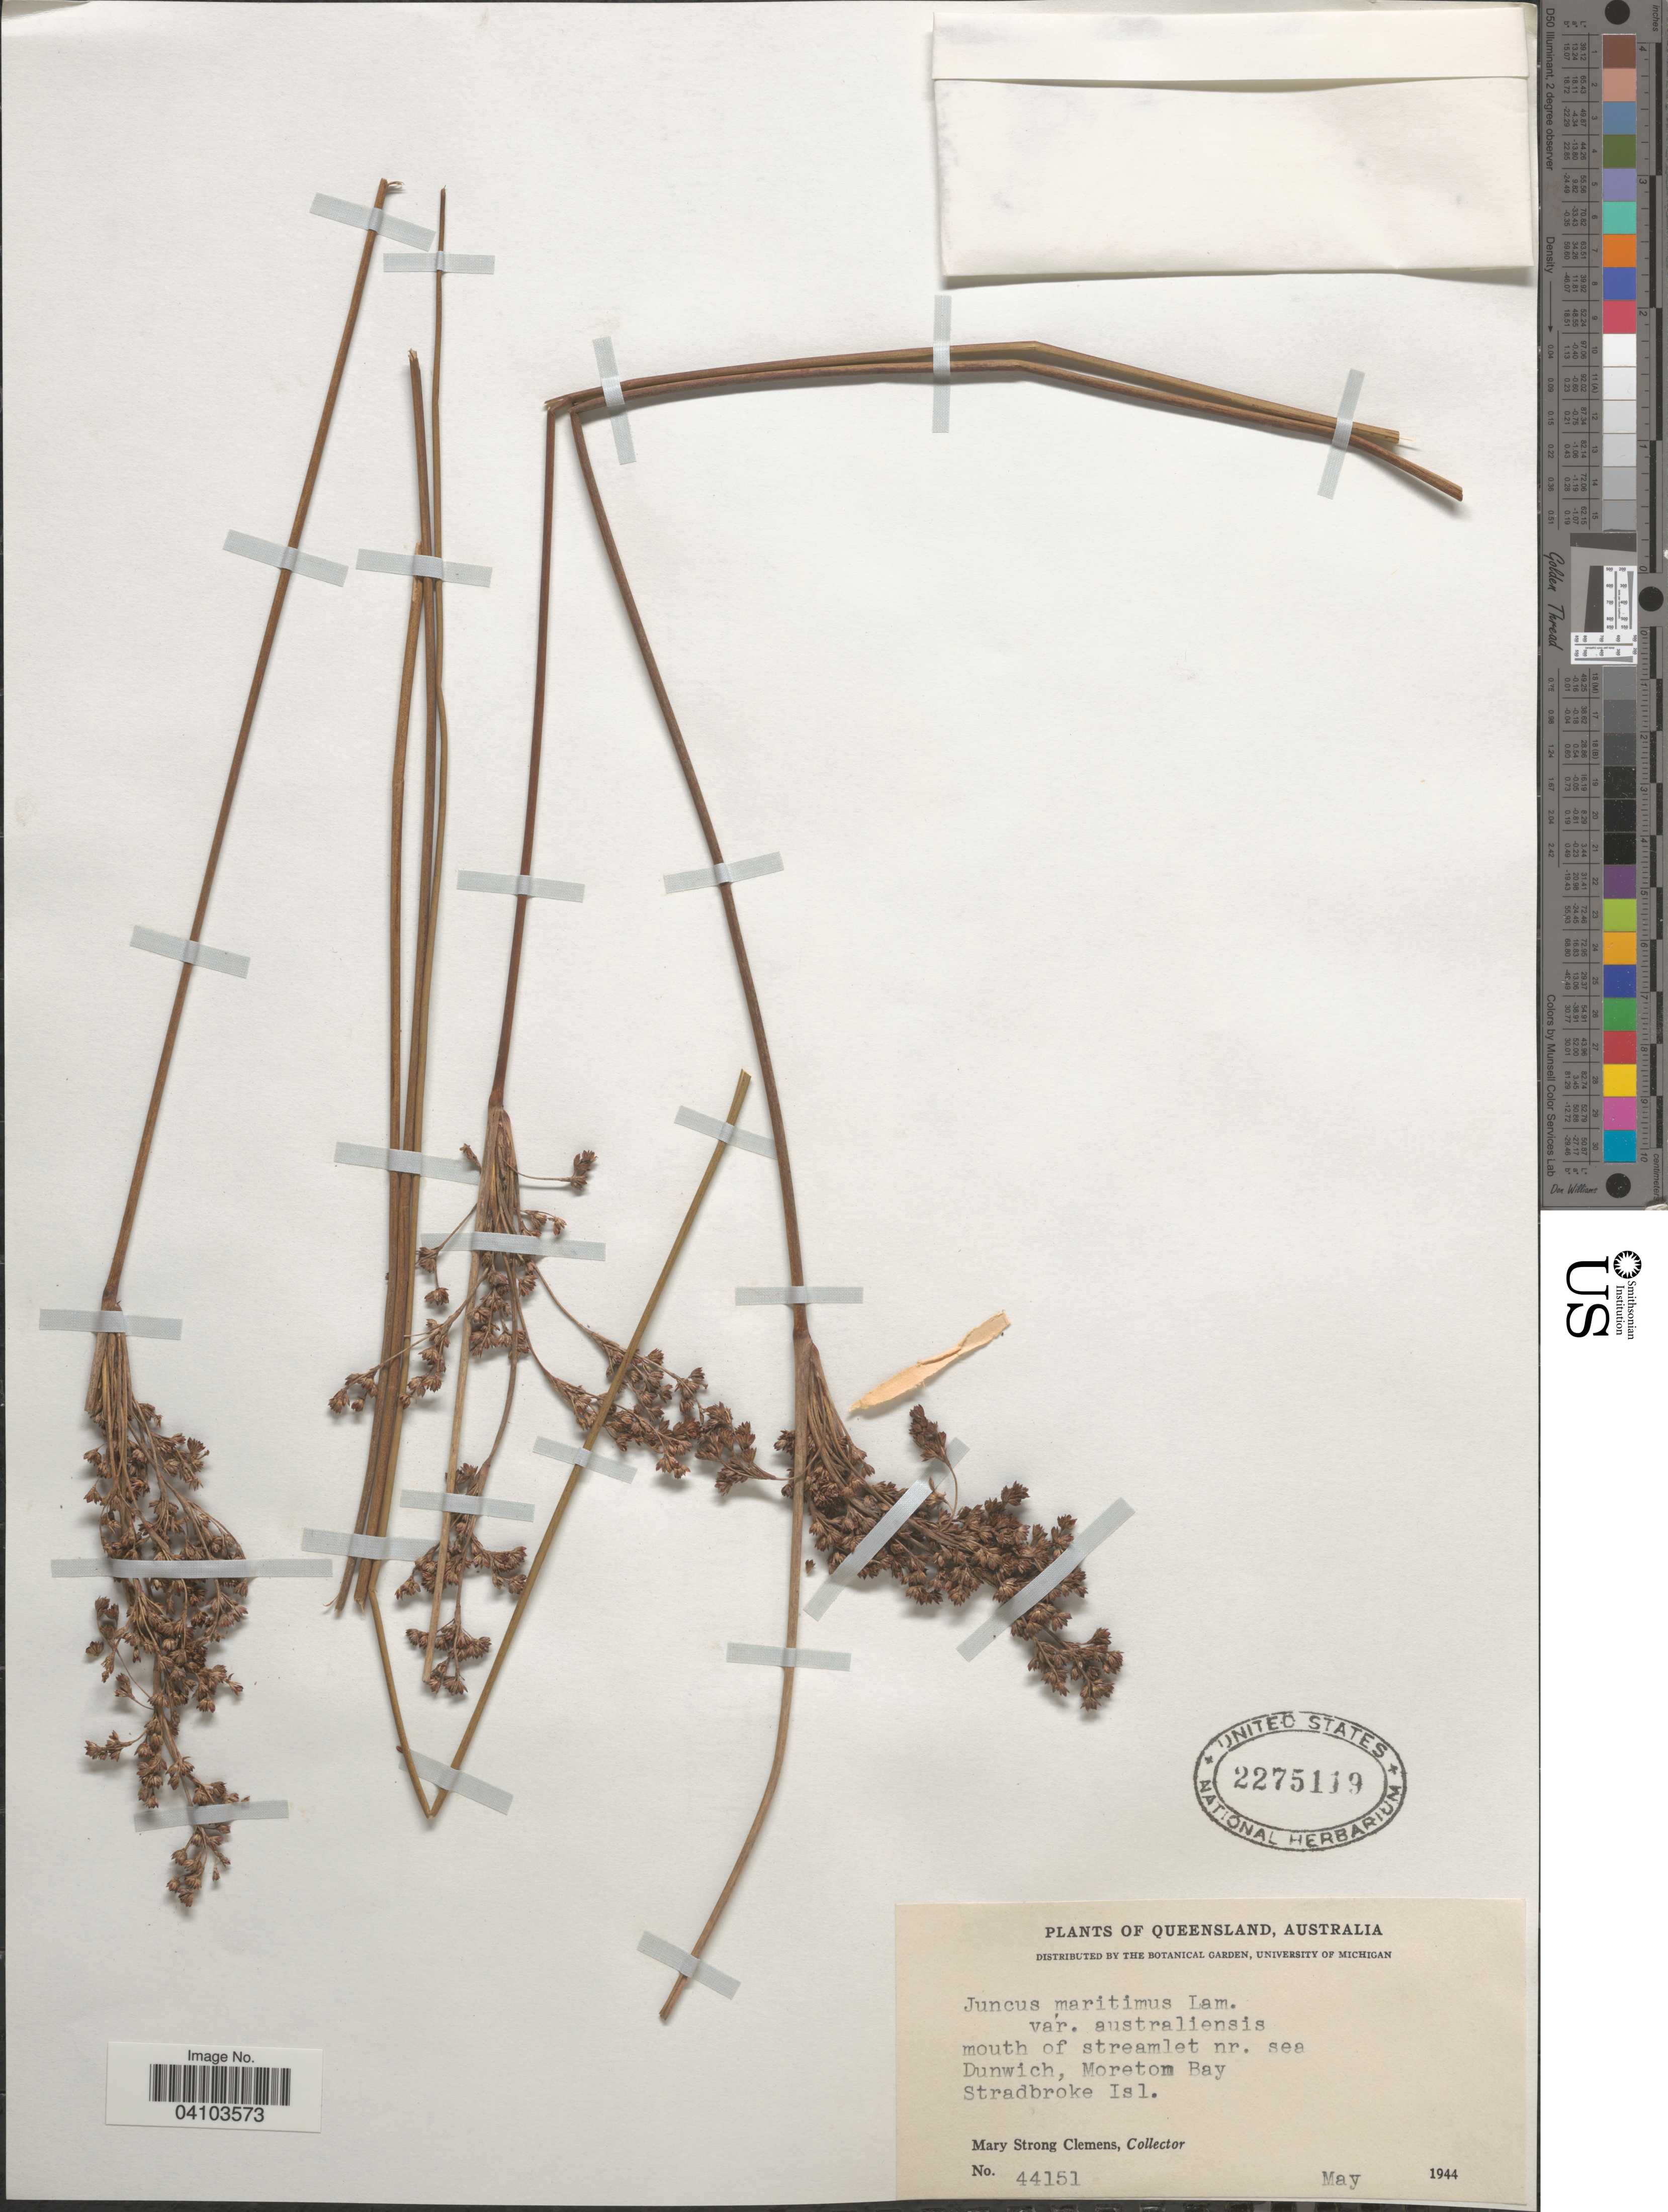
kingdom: Plantae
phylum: Tracheophyta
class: Liliopsida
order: Poales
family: Juncaceae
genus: Juncus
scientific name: Juncus maritimus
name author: Lam.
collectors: M. S. Clemens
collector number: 44151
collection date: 1944-05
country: Australia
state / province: Queensland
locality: Mouth of streamlet nr. sea Dunwich, Moretom Bay. Stradbroke Isl.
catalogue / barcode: US 2275119